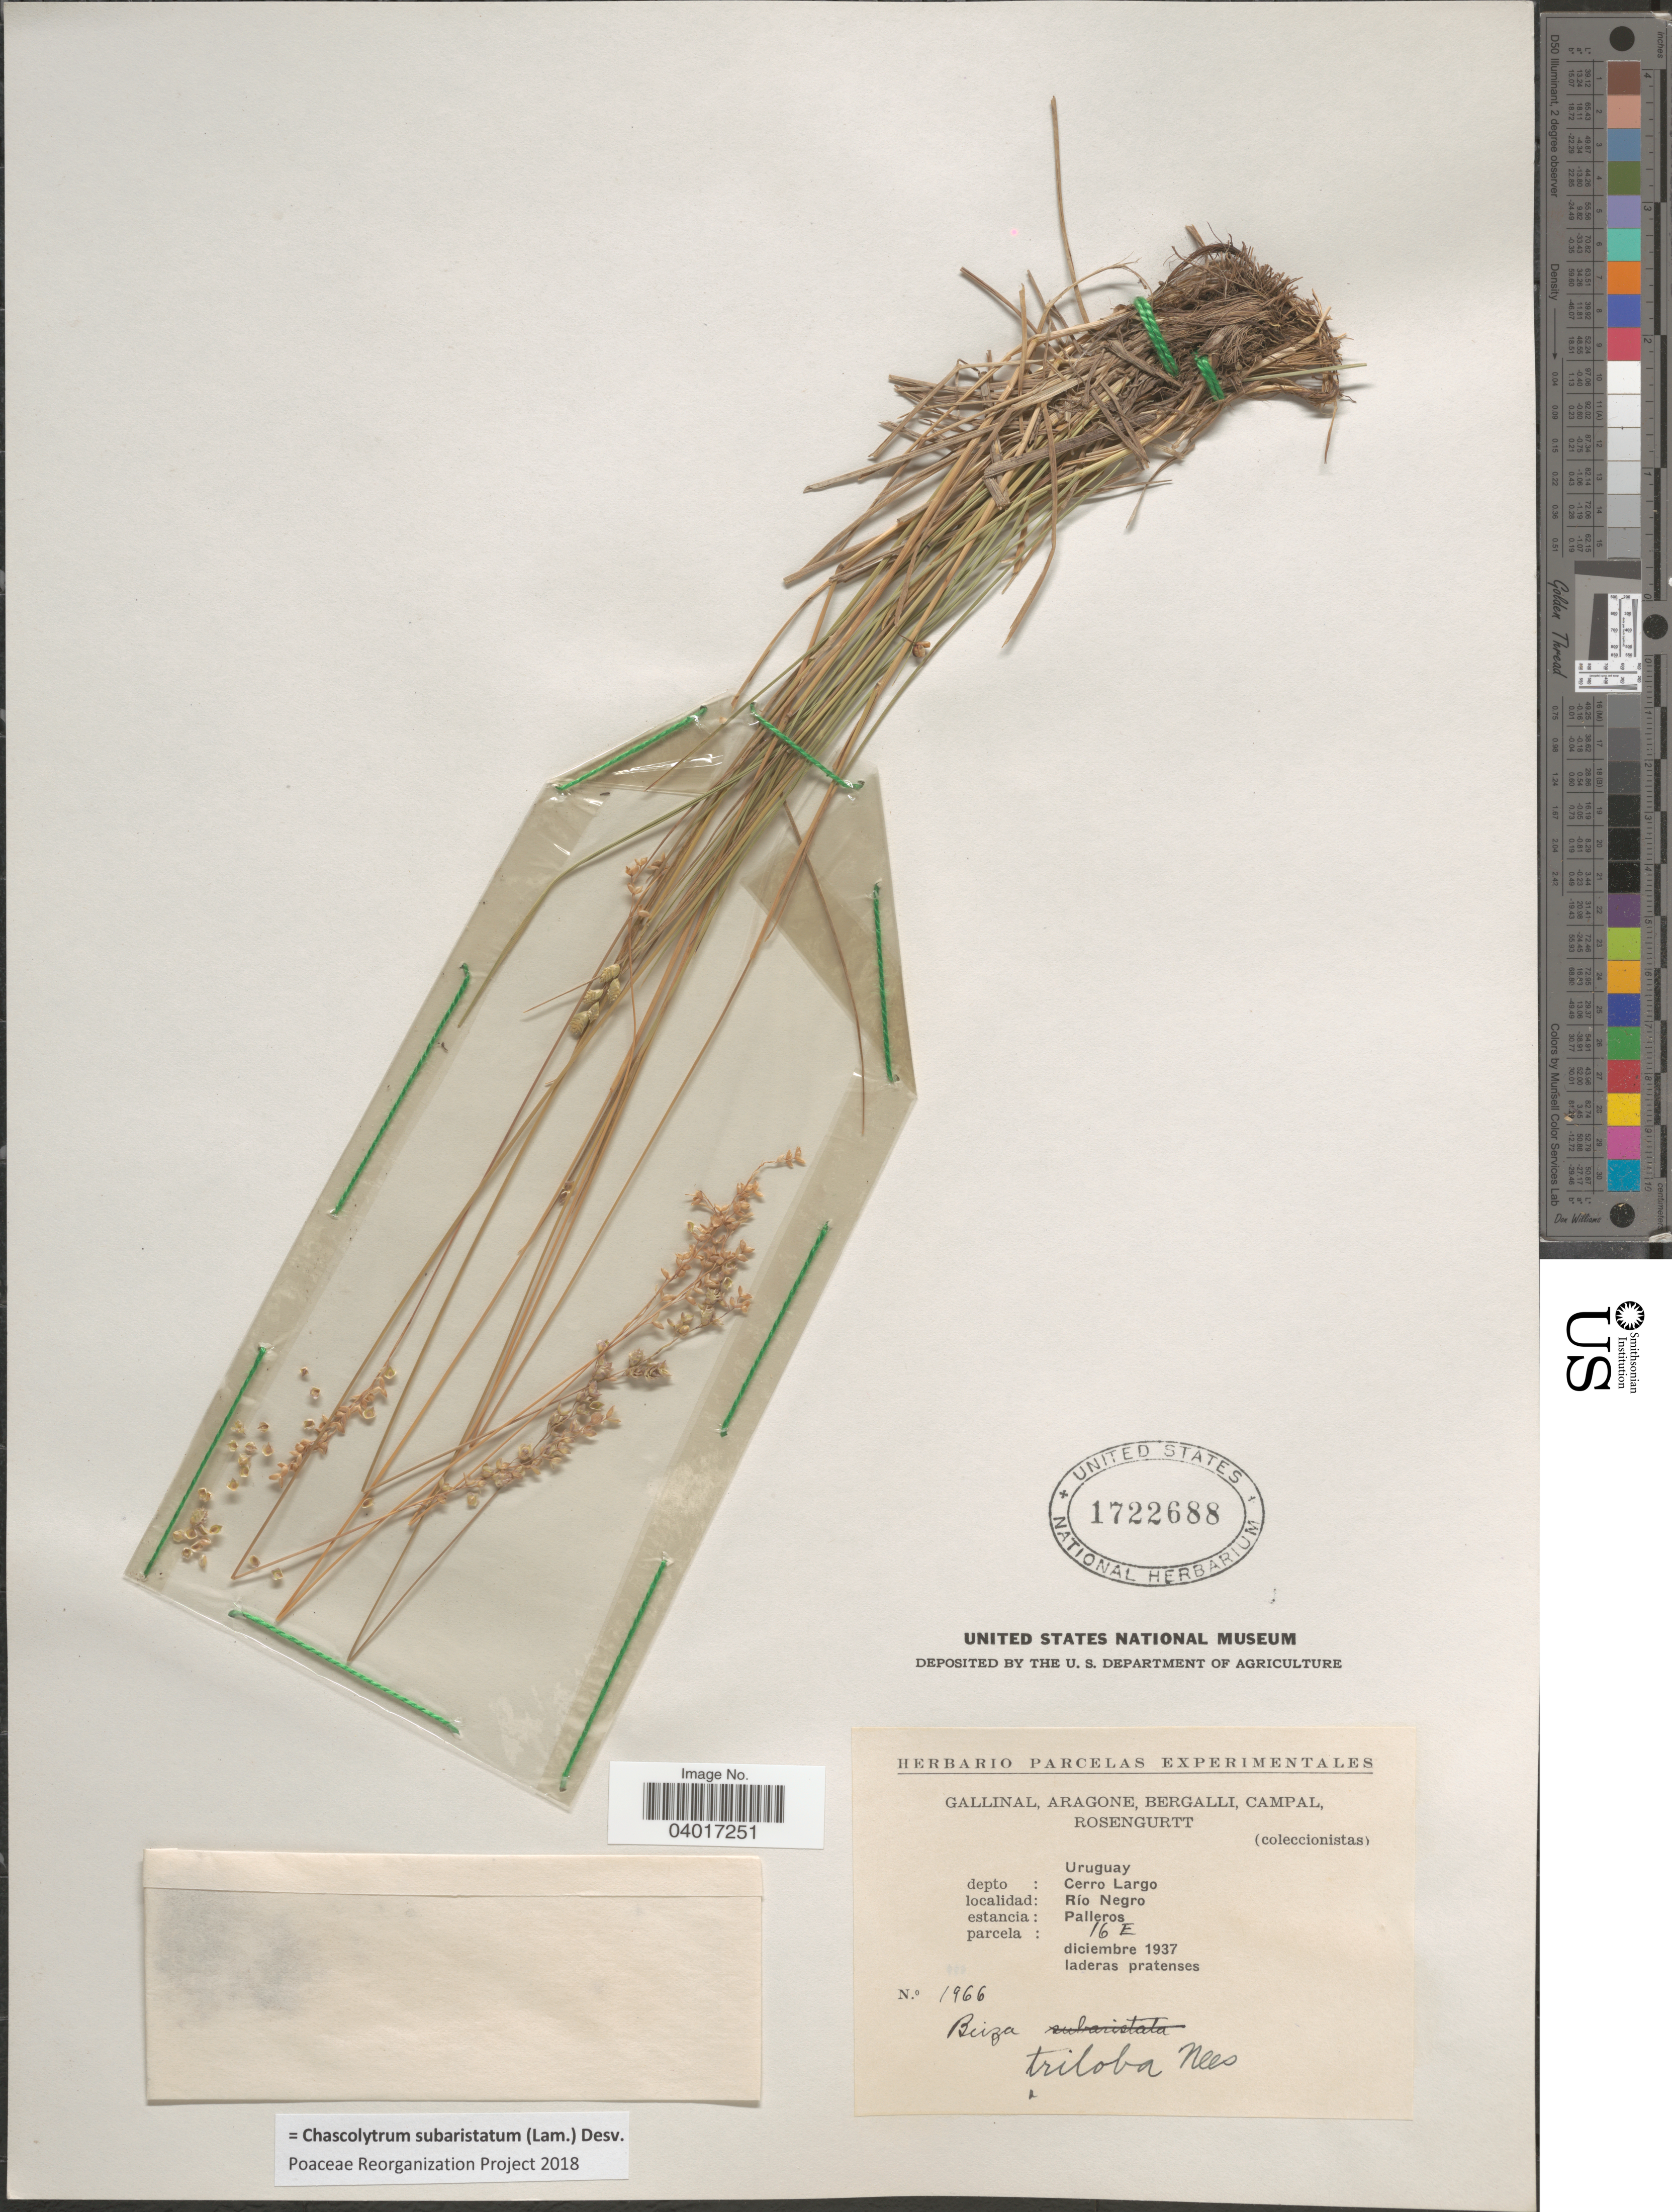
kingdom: Plantae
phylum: Tracheophyta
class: Liliopsida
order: Poales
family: Poaceae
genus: Chascolytrum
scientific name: Chascolytrum subaristatum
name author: (Lam.) Desv.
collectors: -. Gallinal, -- Aragone, -- Bergalli, -- Campal & Rosengurtt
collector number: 1966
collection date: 1937-12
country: Uruguay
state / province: Rio Negro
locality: Depto: Cerro Largo. Estancia: Palleros. Parcel: 16E.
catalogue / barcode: US 1722688